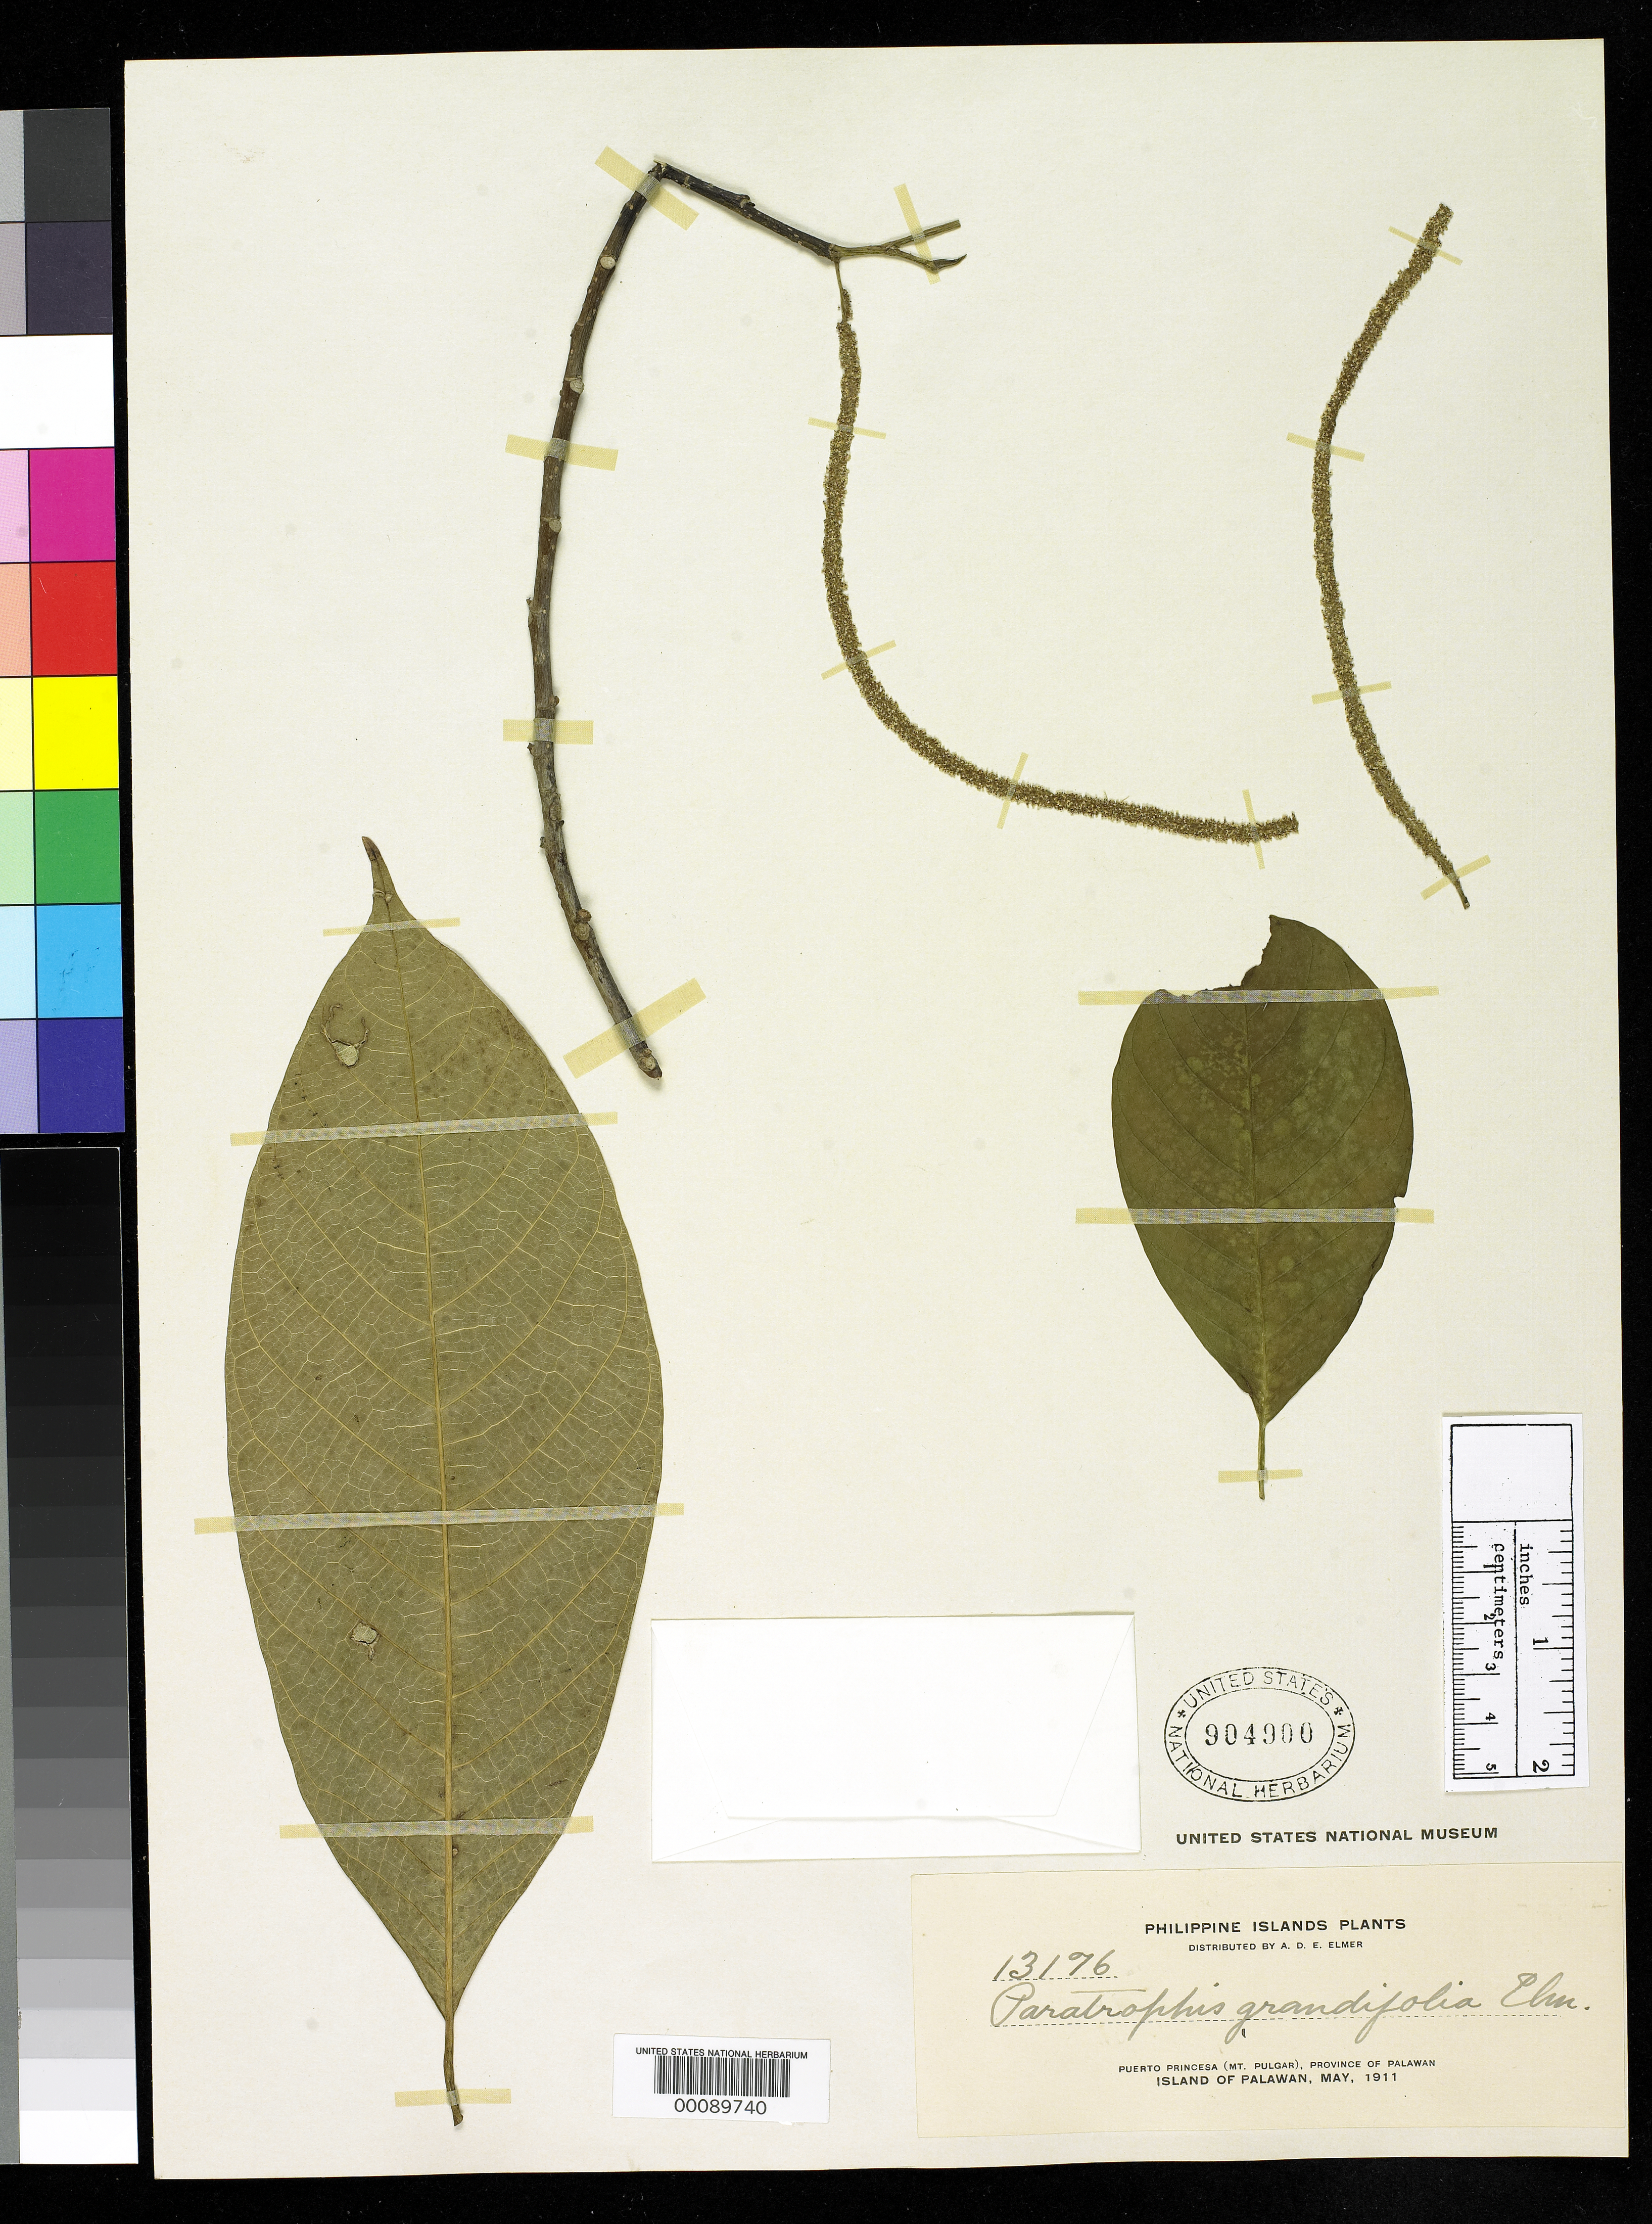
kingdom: Plantae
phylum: Tracheophyta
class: Magnoliopsida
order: Rosales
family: Moraceae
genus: Paratrophis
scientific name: Paratrophis grandifolia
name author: Elmer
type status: Isotype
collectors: A. D. E. Elmer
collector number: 13176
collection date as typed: May 1911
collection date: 1911-05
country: Philippines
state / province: Mimaropa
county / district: Palawan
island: Palawan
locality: Puerto Princesa (Mt. Pulgar), province of Palawan, Island of Palawan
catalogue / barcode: US 904900